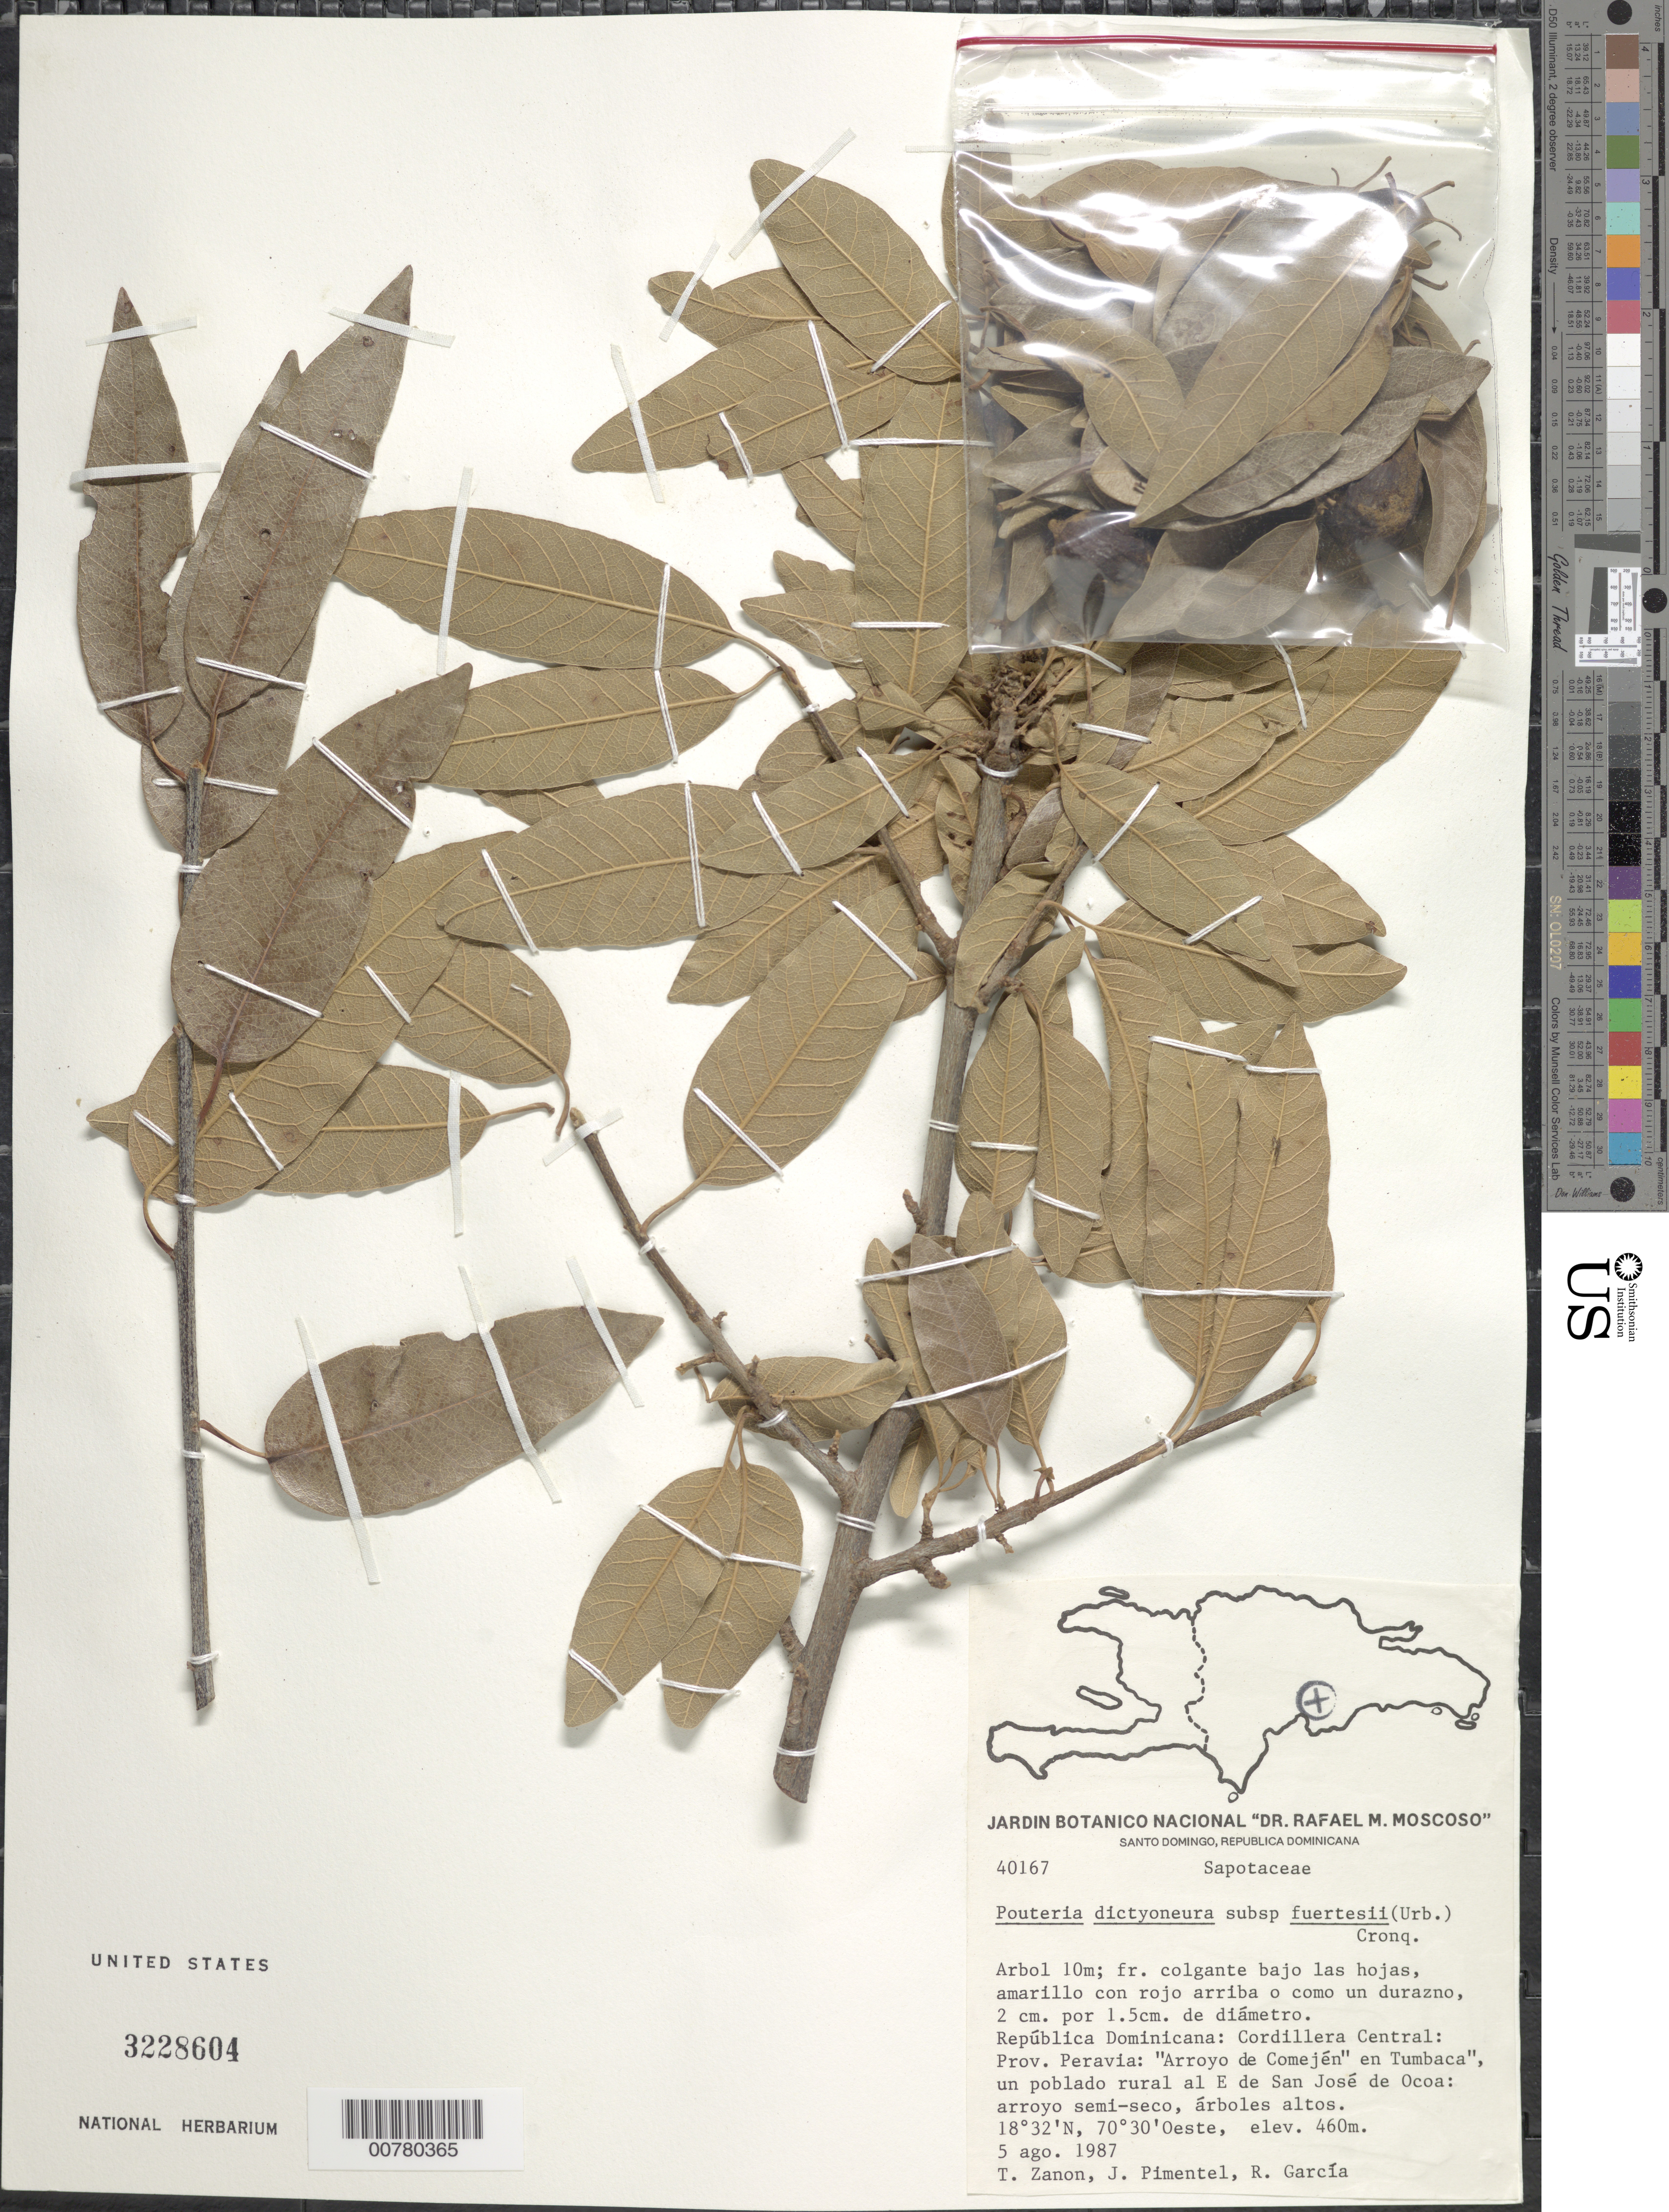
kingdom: Plantae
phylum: Tracheophyta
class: Magnoliopsida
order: Ericales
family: Sapotaceae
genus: Pouteria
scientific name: Pouteria dictyoneura subsp. fuertesii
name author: (Urb.) Cronq.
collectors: T. A. Zanoni, J. Pimentel & R. G. García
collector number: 40167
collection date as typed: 05 Aug 1987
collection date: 1987-08-05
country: Dominican Republic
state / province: Peravia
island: Hispaniola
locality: Cordillera Central, "Arroyo de Comején" en Tumbaca, rural village E of San José de Ocoa.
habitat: Partialy arid stream, high trees.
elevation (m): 460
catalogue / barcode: US 3228604